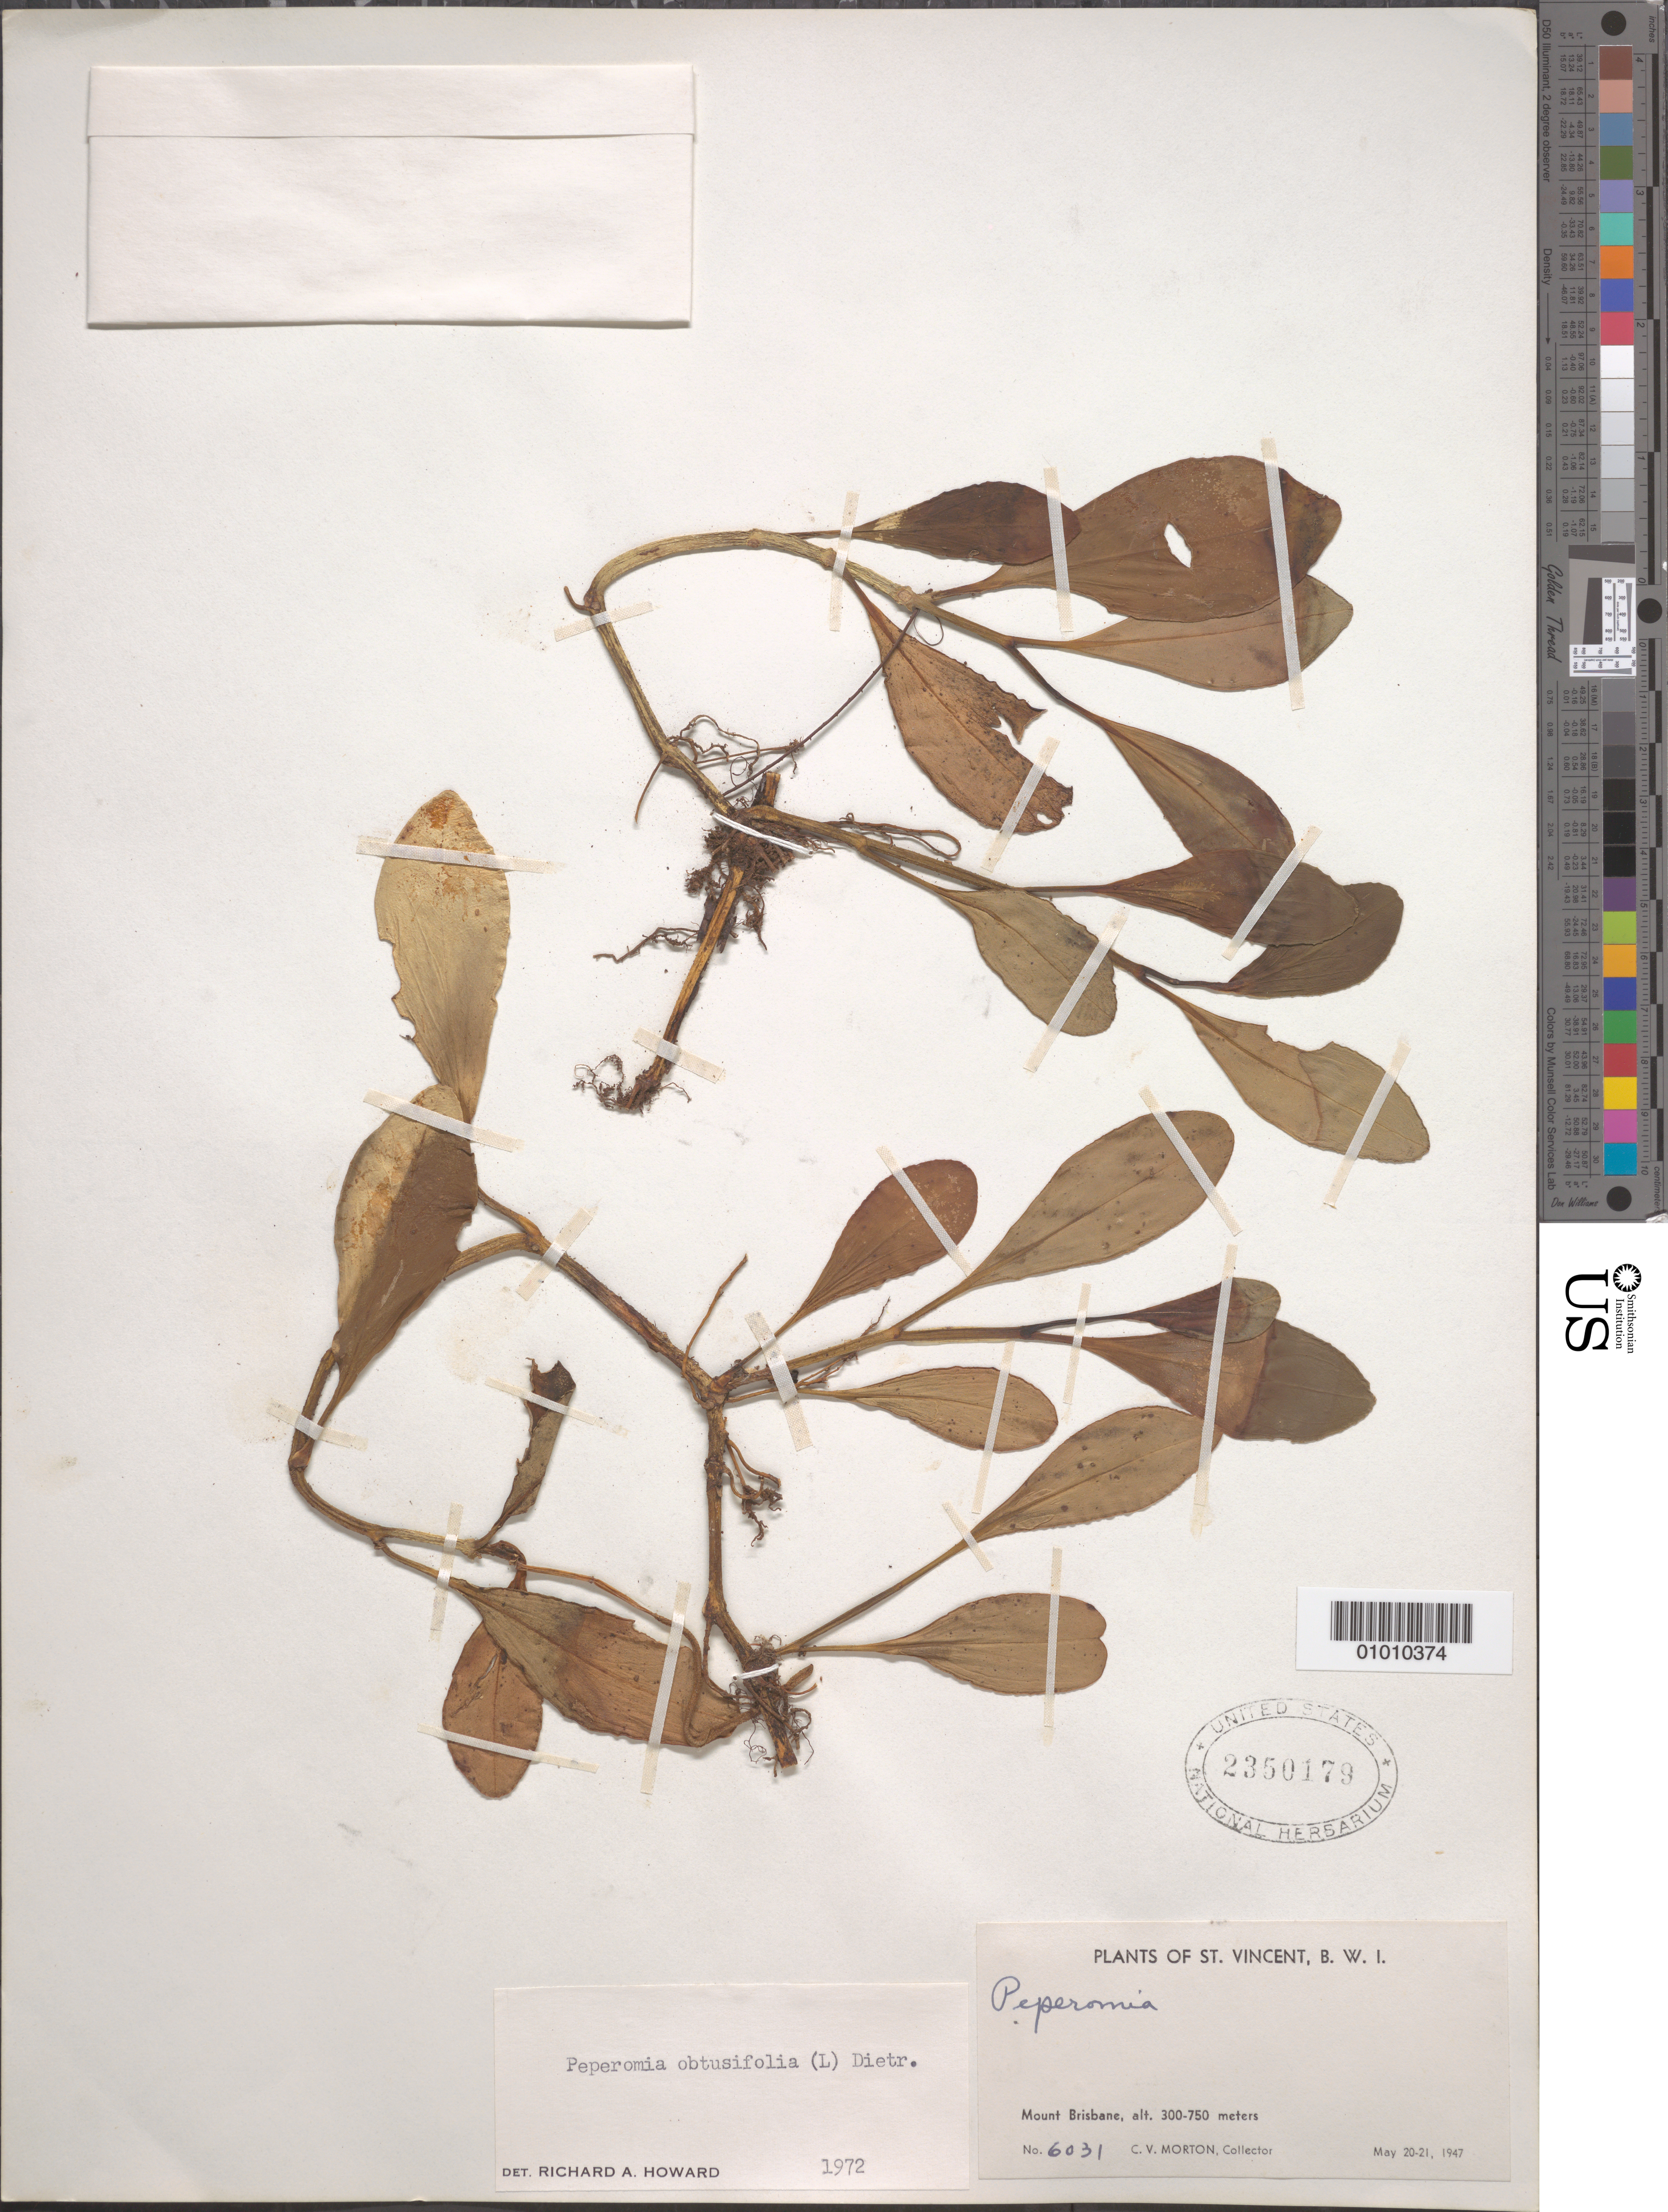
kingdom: Plantae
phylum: Tracheophyta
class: Magnoliopsida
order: Piperales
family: Piperaceae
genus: Peperomia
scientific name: Peperomia obtusifolia var. obtusifolia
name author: (L.) A. Dietr.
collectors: C. V. Morton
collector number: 6031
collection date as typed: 20 Mar 1947 and 21 May 1947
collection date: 1947-03-20,1947-05-21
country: St. Vincent - Grenadines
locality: Mount Brisbane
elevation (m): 300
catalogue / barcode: US 2350179